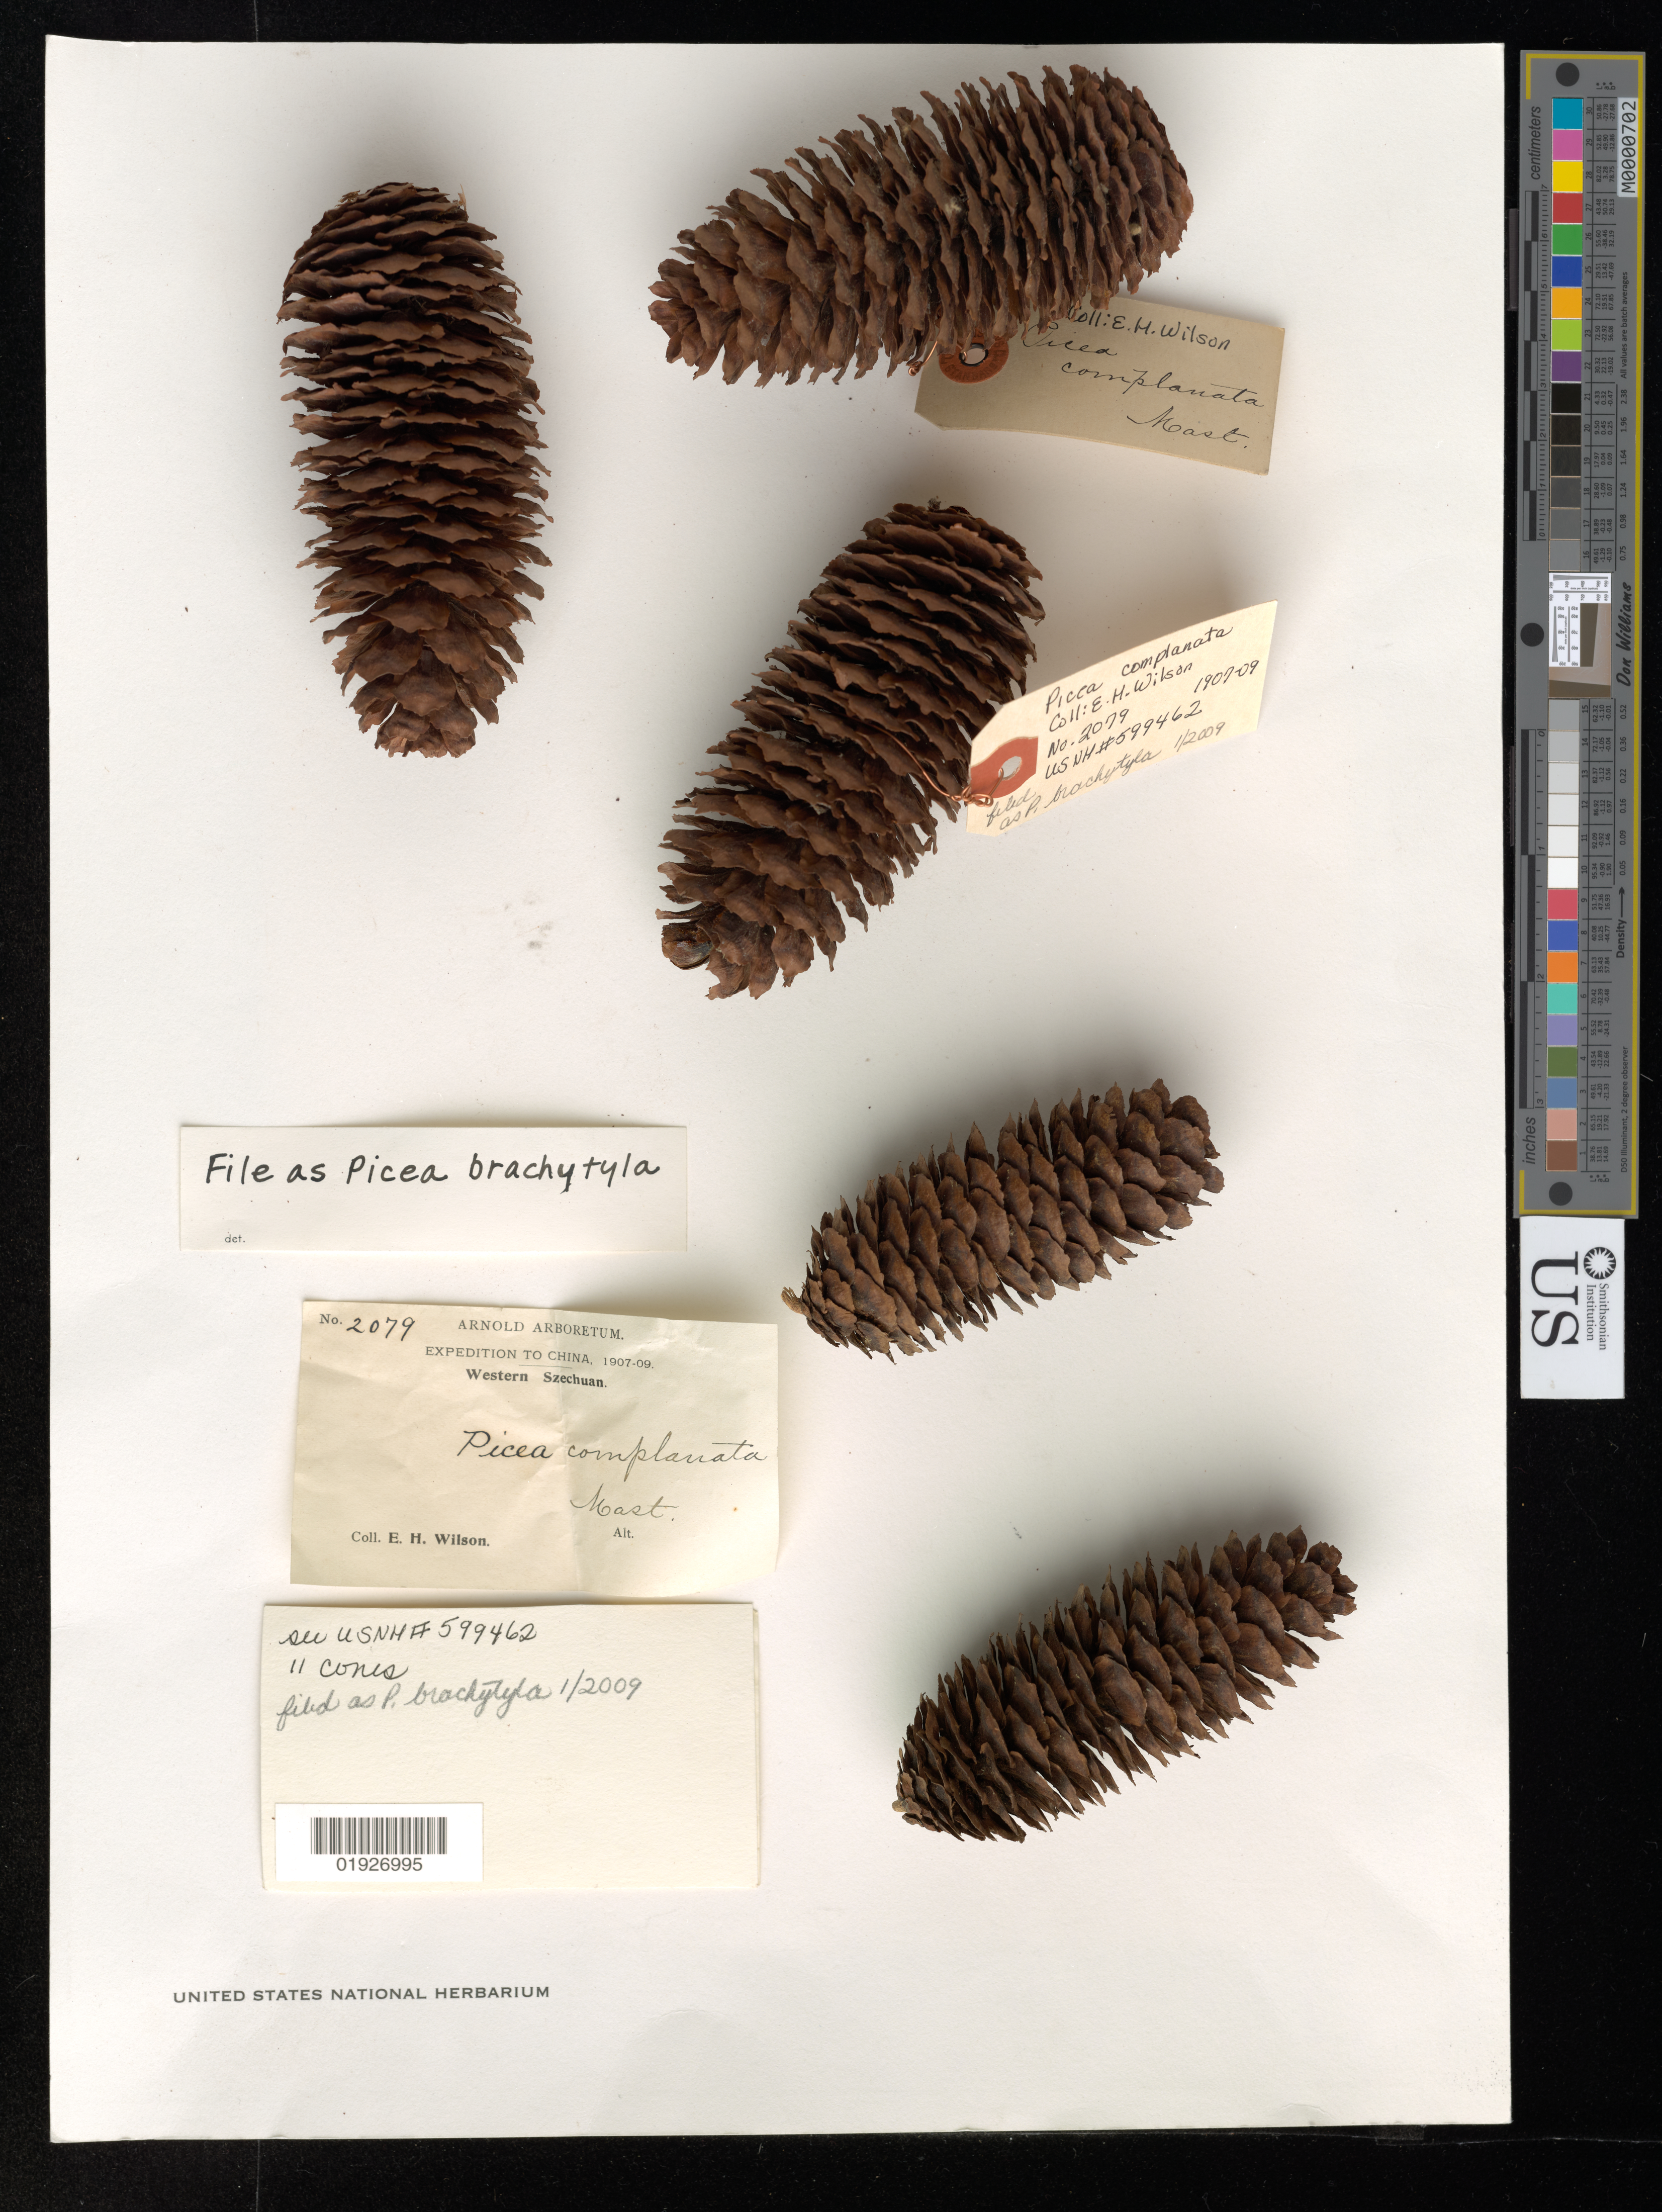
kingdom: Plantae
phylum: Tracheophyta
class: Pinopsida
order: Pinales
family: Pinaceae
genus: Picea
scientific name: Picea brachytyla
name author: (Franch.) E. Pritz.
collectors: E. Wilson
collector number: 2079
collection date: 1908-08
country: China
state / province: Sichuan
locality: Western Szechuan